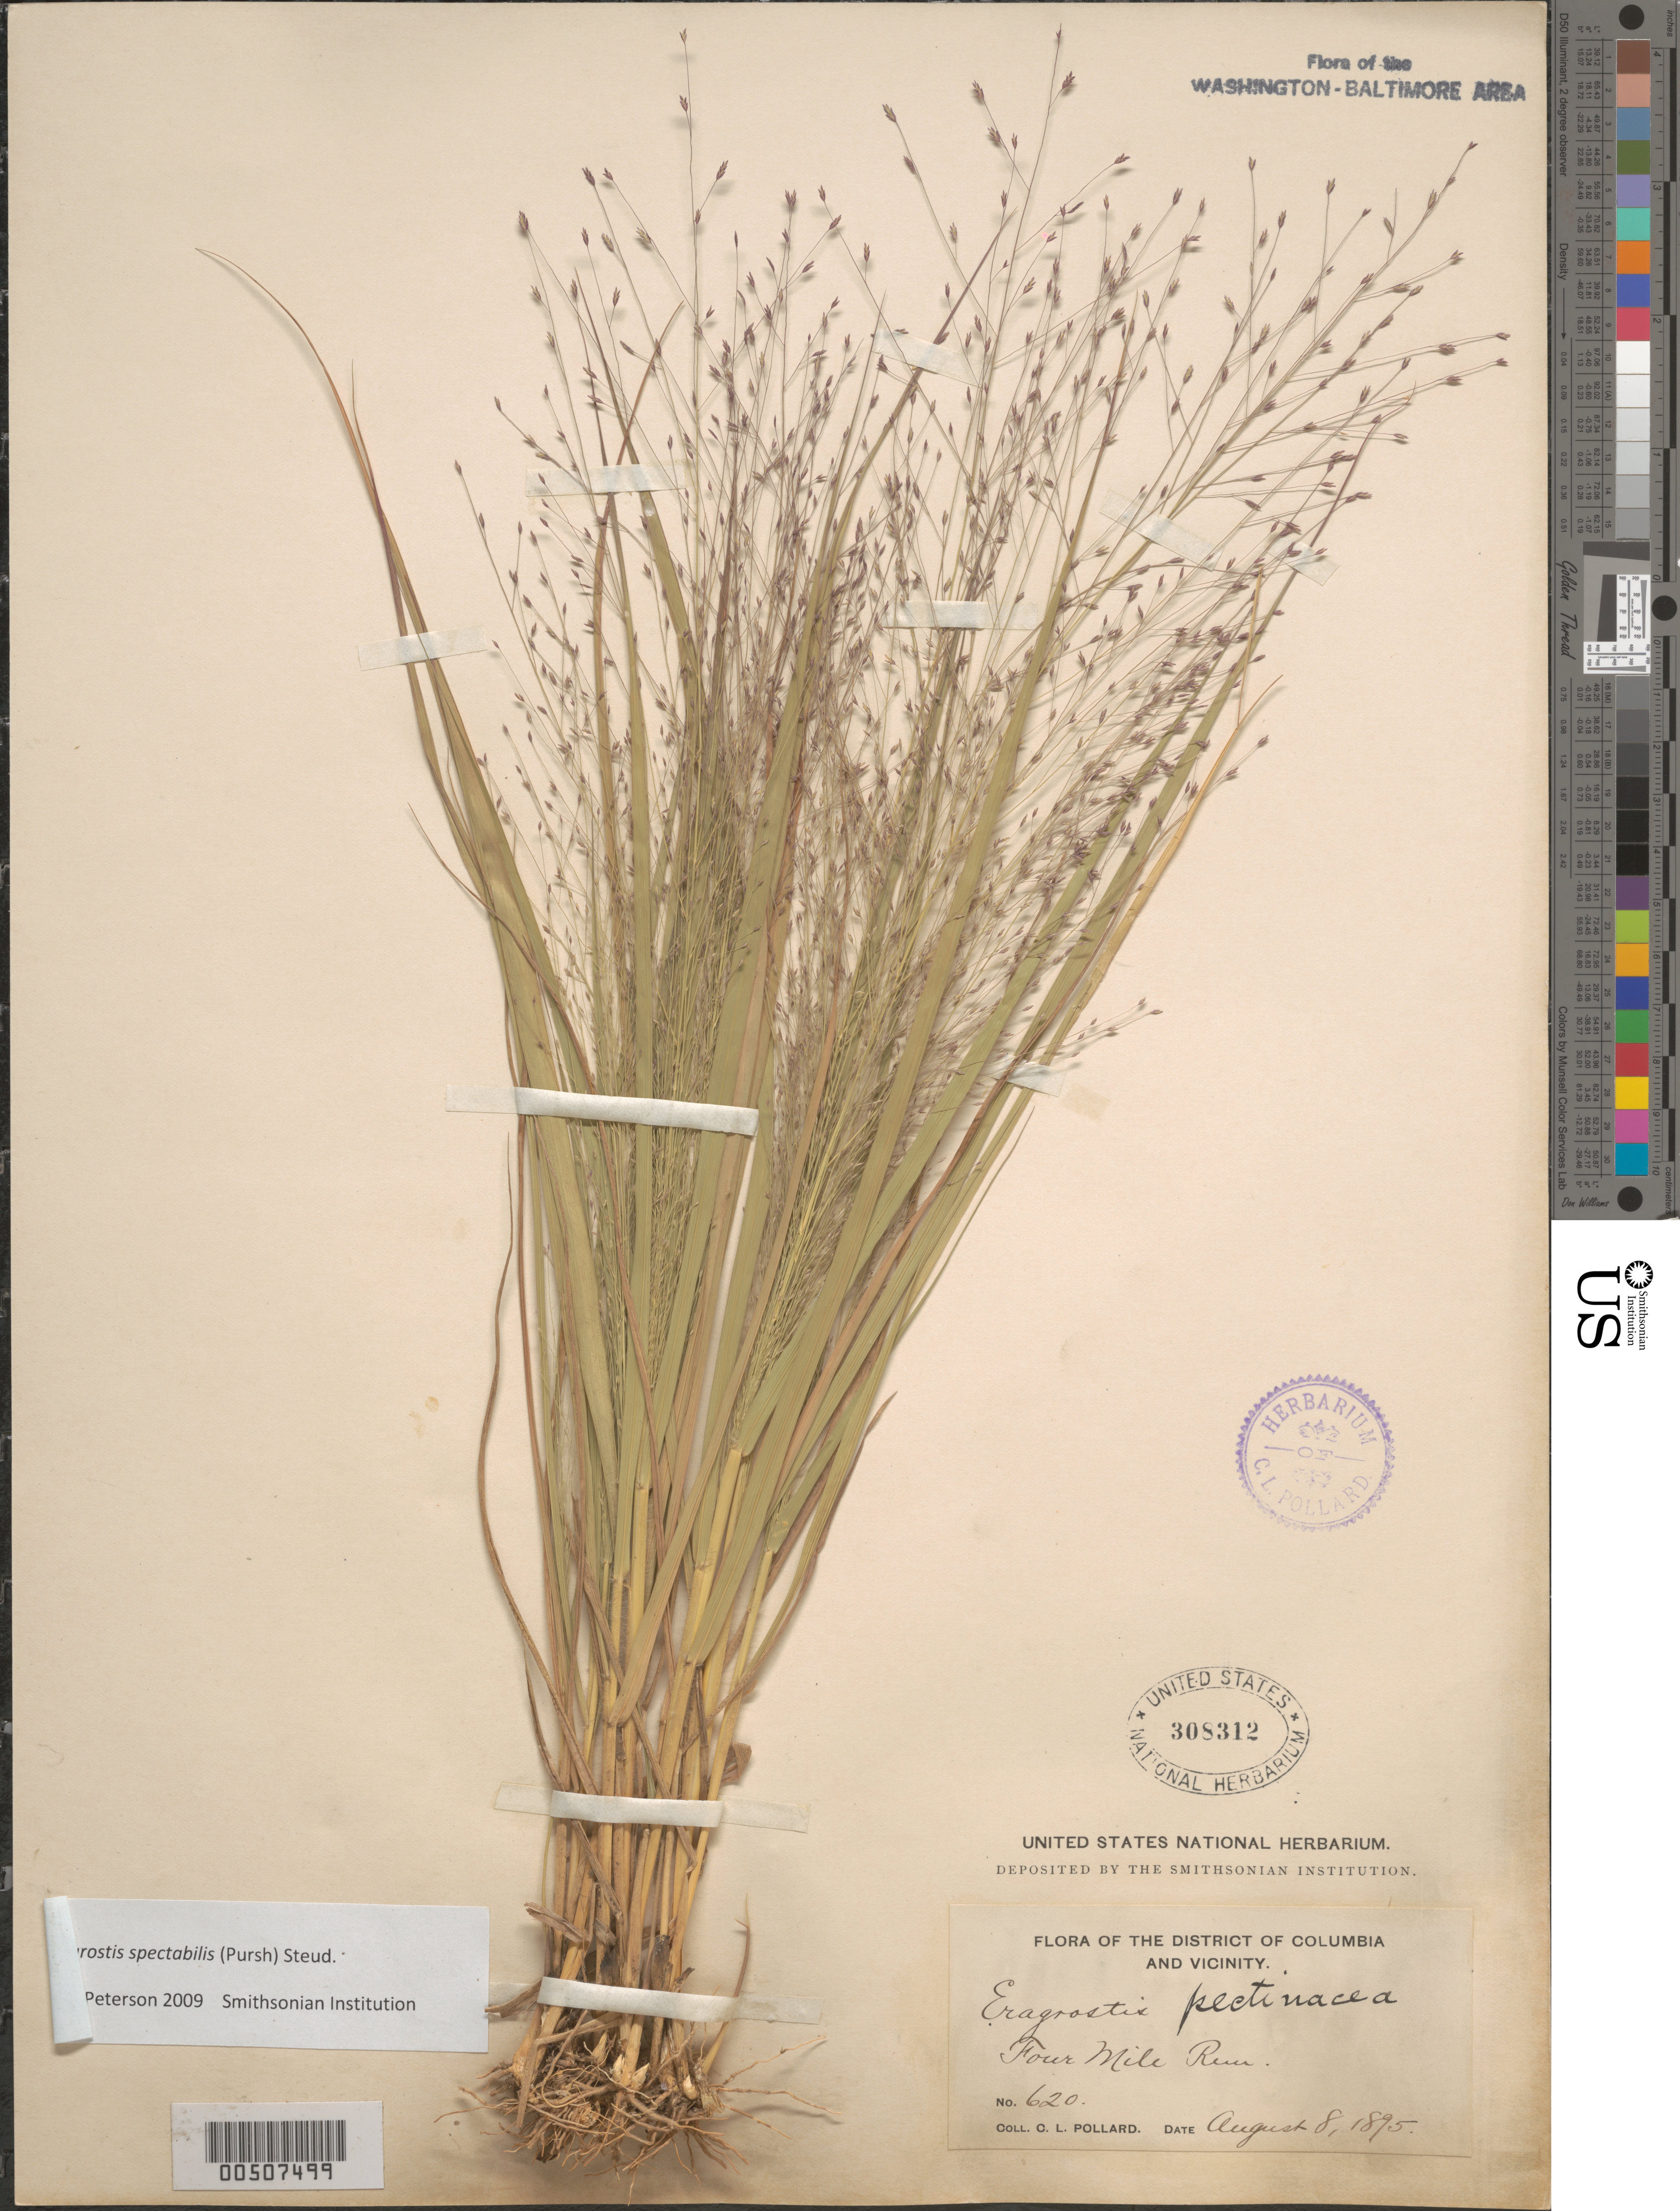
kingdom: Plantae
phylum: Tracheophyta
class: Liliopsida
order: Poales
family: Poaceae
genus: Eragrostis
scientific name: Eragrostis spectabilis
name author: (Pursh) Steud.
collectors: C. L. Pollard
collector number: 620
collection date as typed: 08 Aug 1895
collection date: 1895-08-08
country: United States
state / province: Virginia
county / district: Arlington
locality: Four Mile Run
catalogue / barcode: US 308312